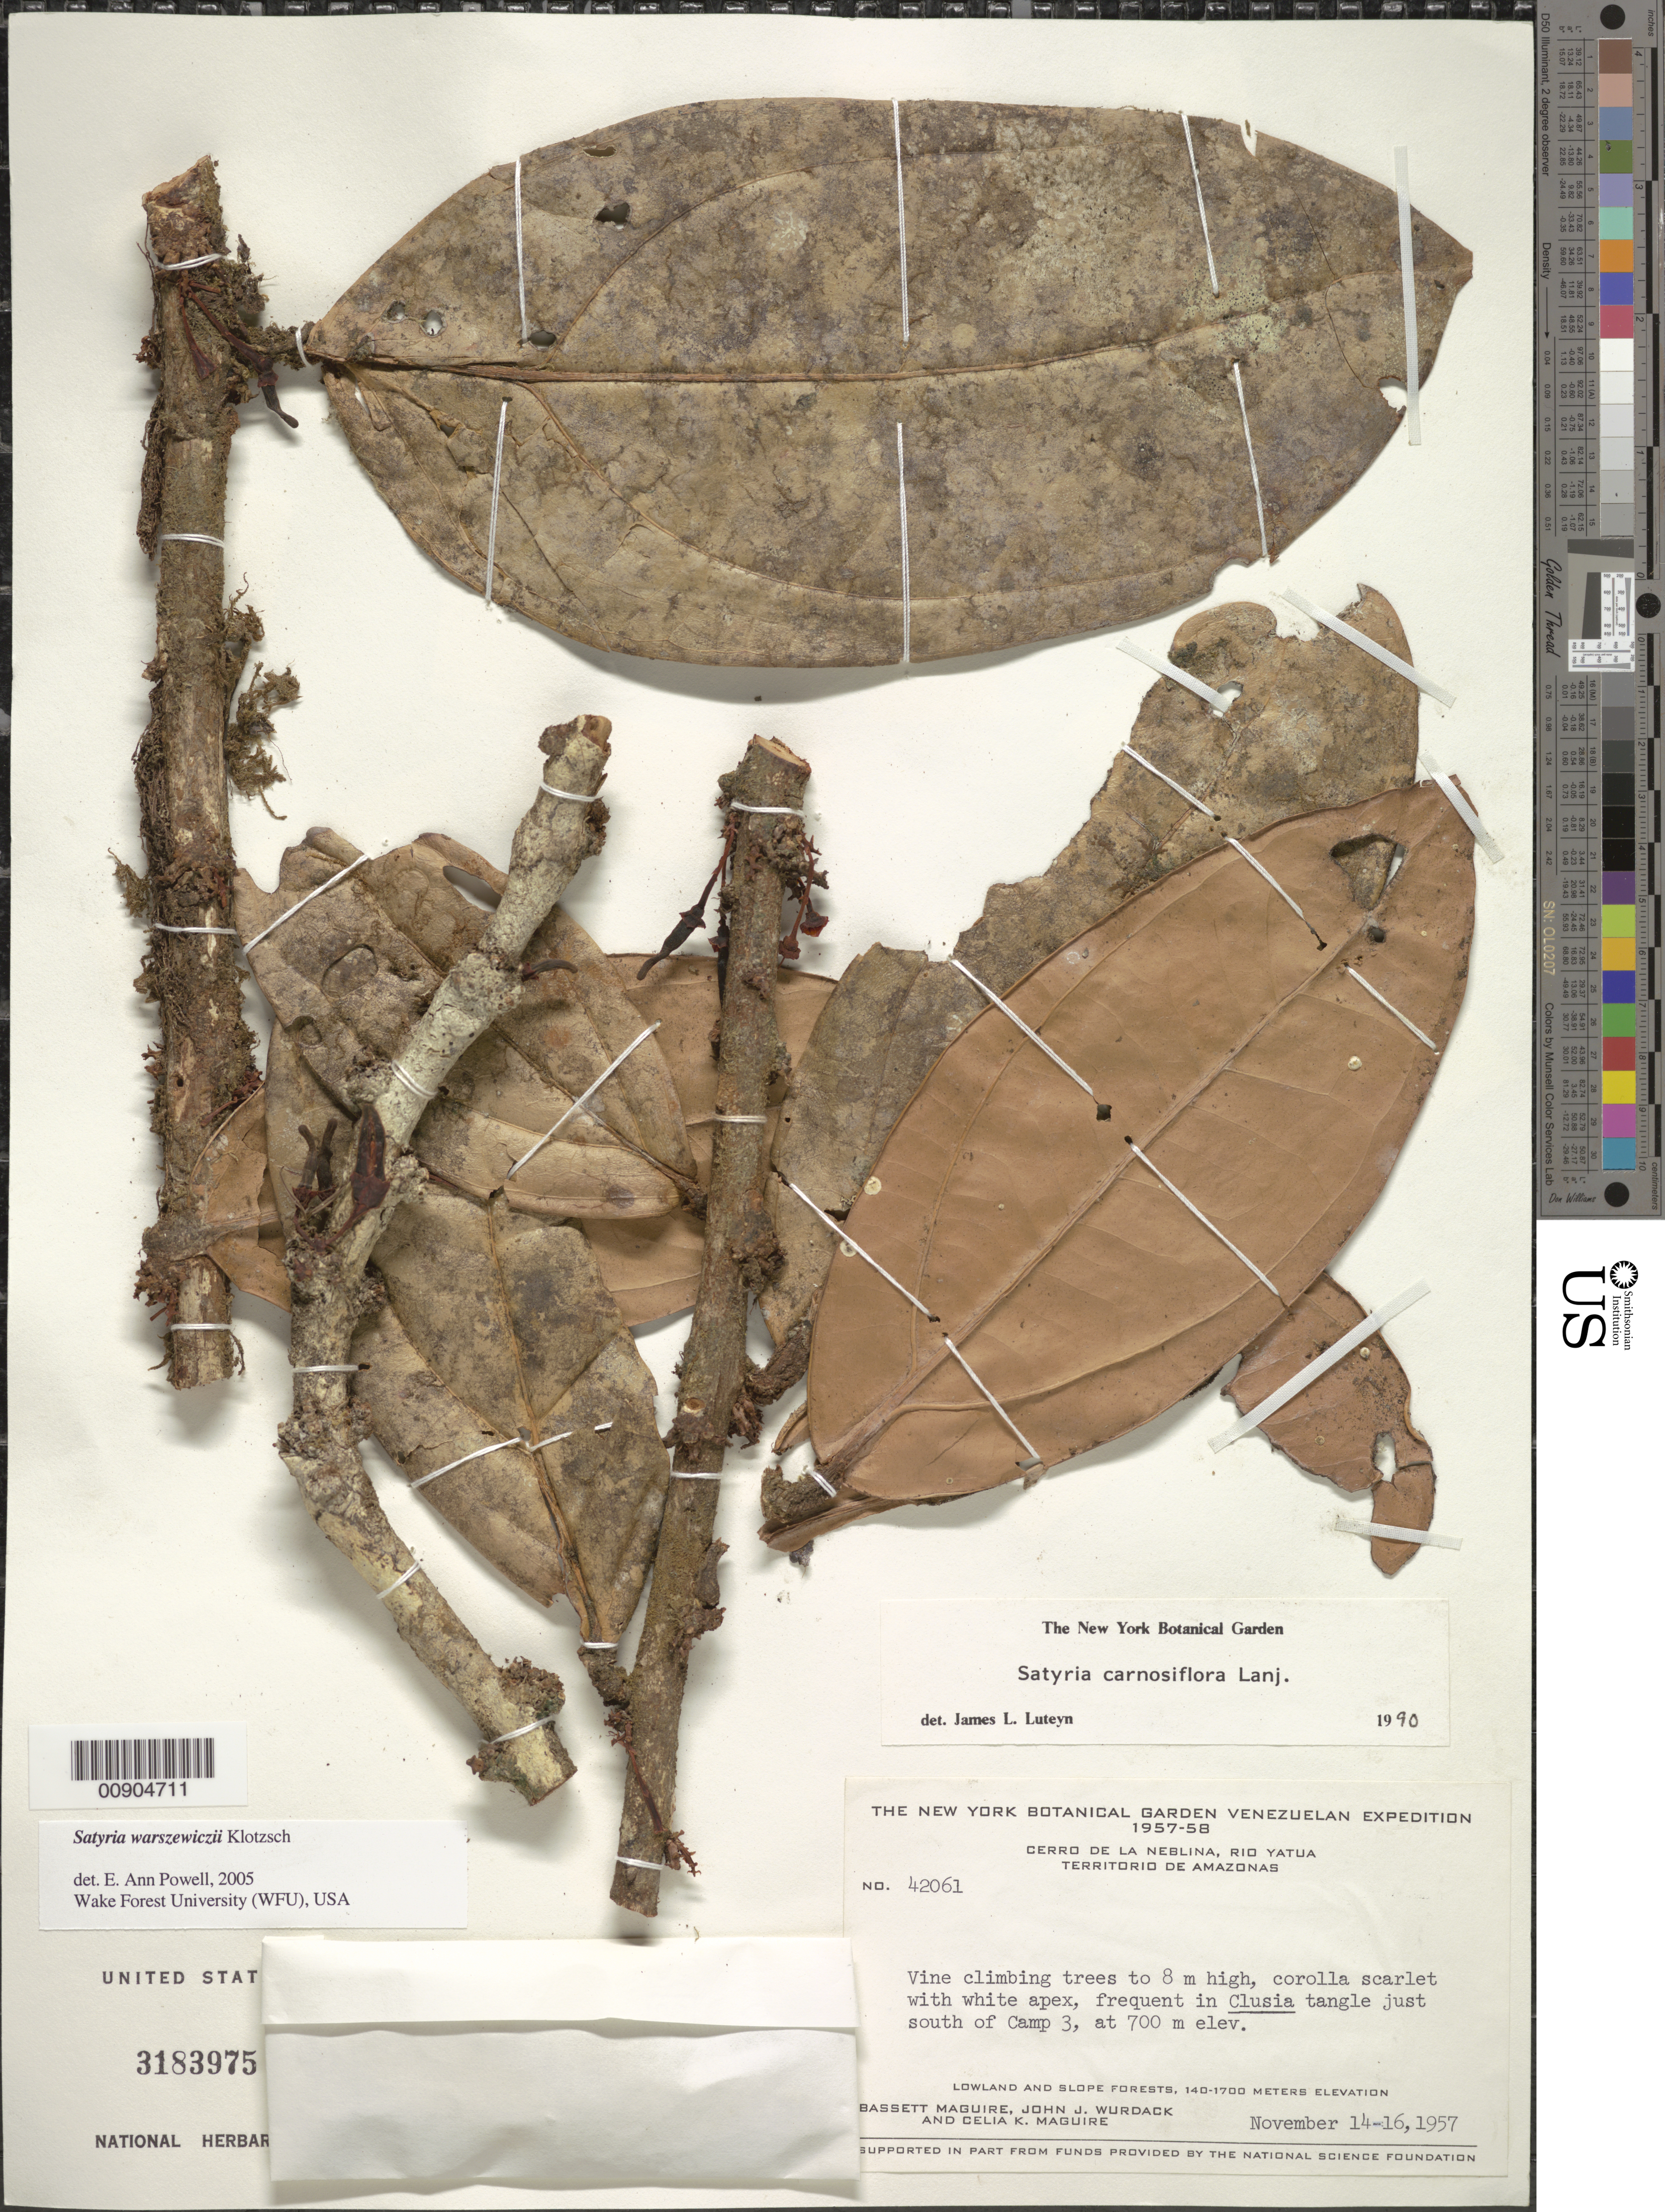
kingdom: Plantae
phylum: Tracheophyta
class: Magnoliopsida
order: Ericales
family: Ericaceae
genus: Satyria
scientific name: Satyria warszewiczii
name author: Klotzsch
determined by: Powell, E. A.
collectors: B. Maguire, J. J. Wurdack & C. K. Maguire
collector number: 42061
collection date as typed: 14-Nov-57 to 16-Nov-57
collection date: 1957-11-14/1957-11-16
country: Venezuela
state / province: Amazonas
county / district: Río Negro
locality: Cerro de la Neblina, Río Yatua, S of Camp 3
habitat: Clusia tangle ; climbing trees to 8 m high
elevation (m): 700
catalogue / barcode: US 3183975